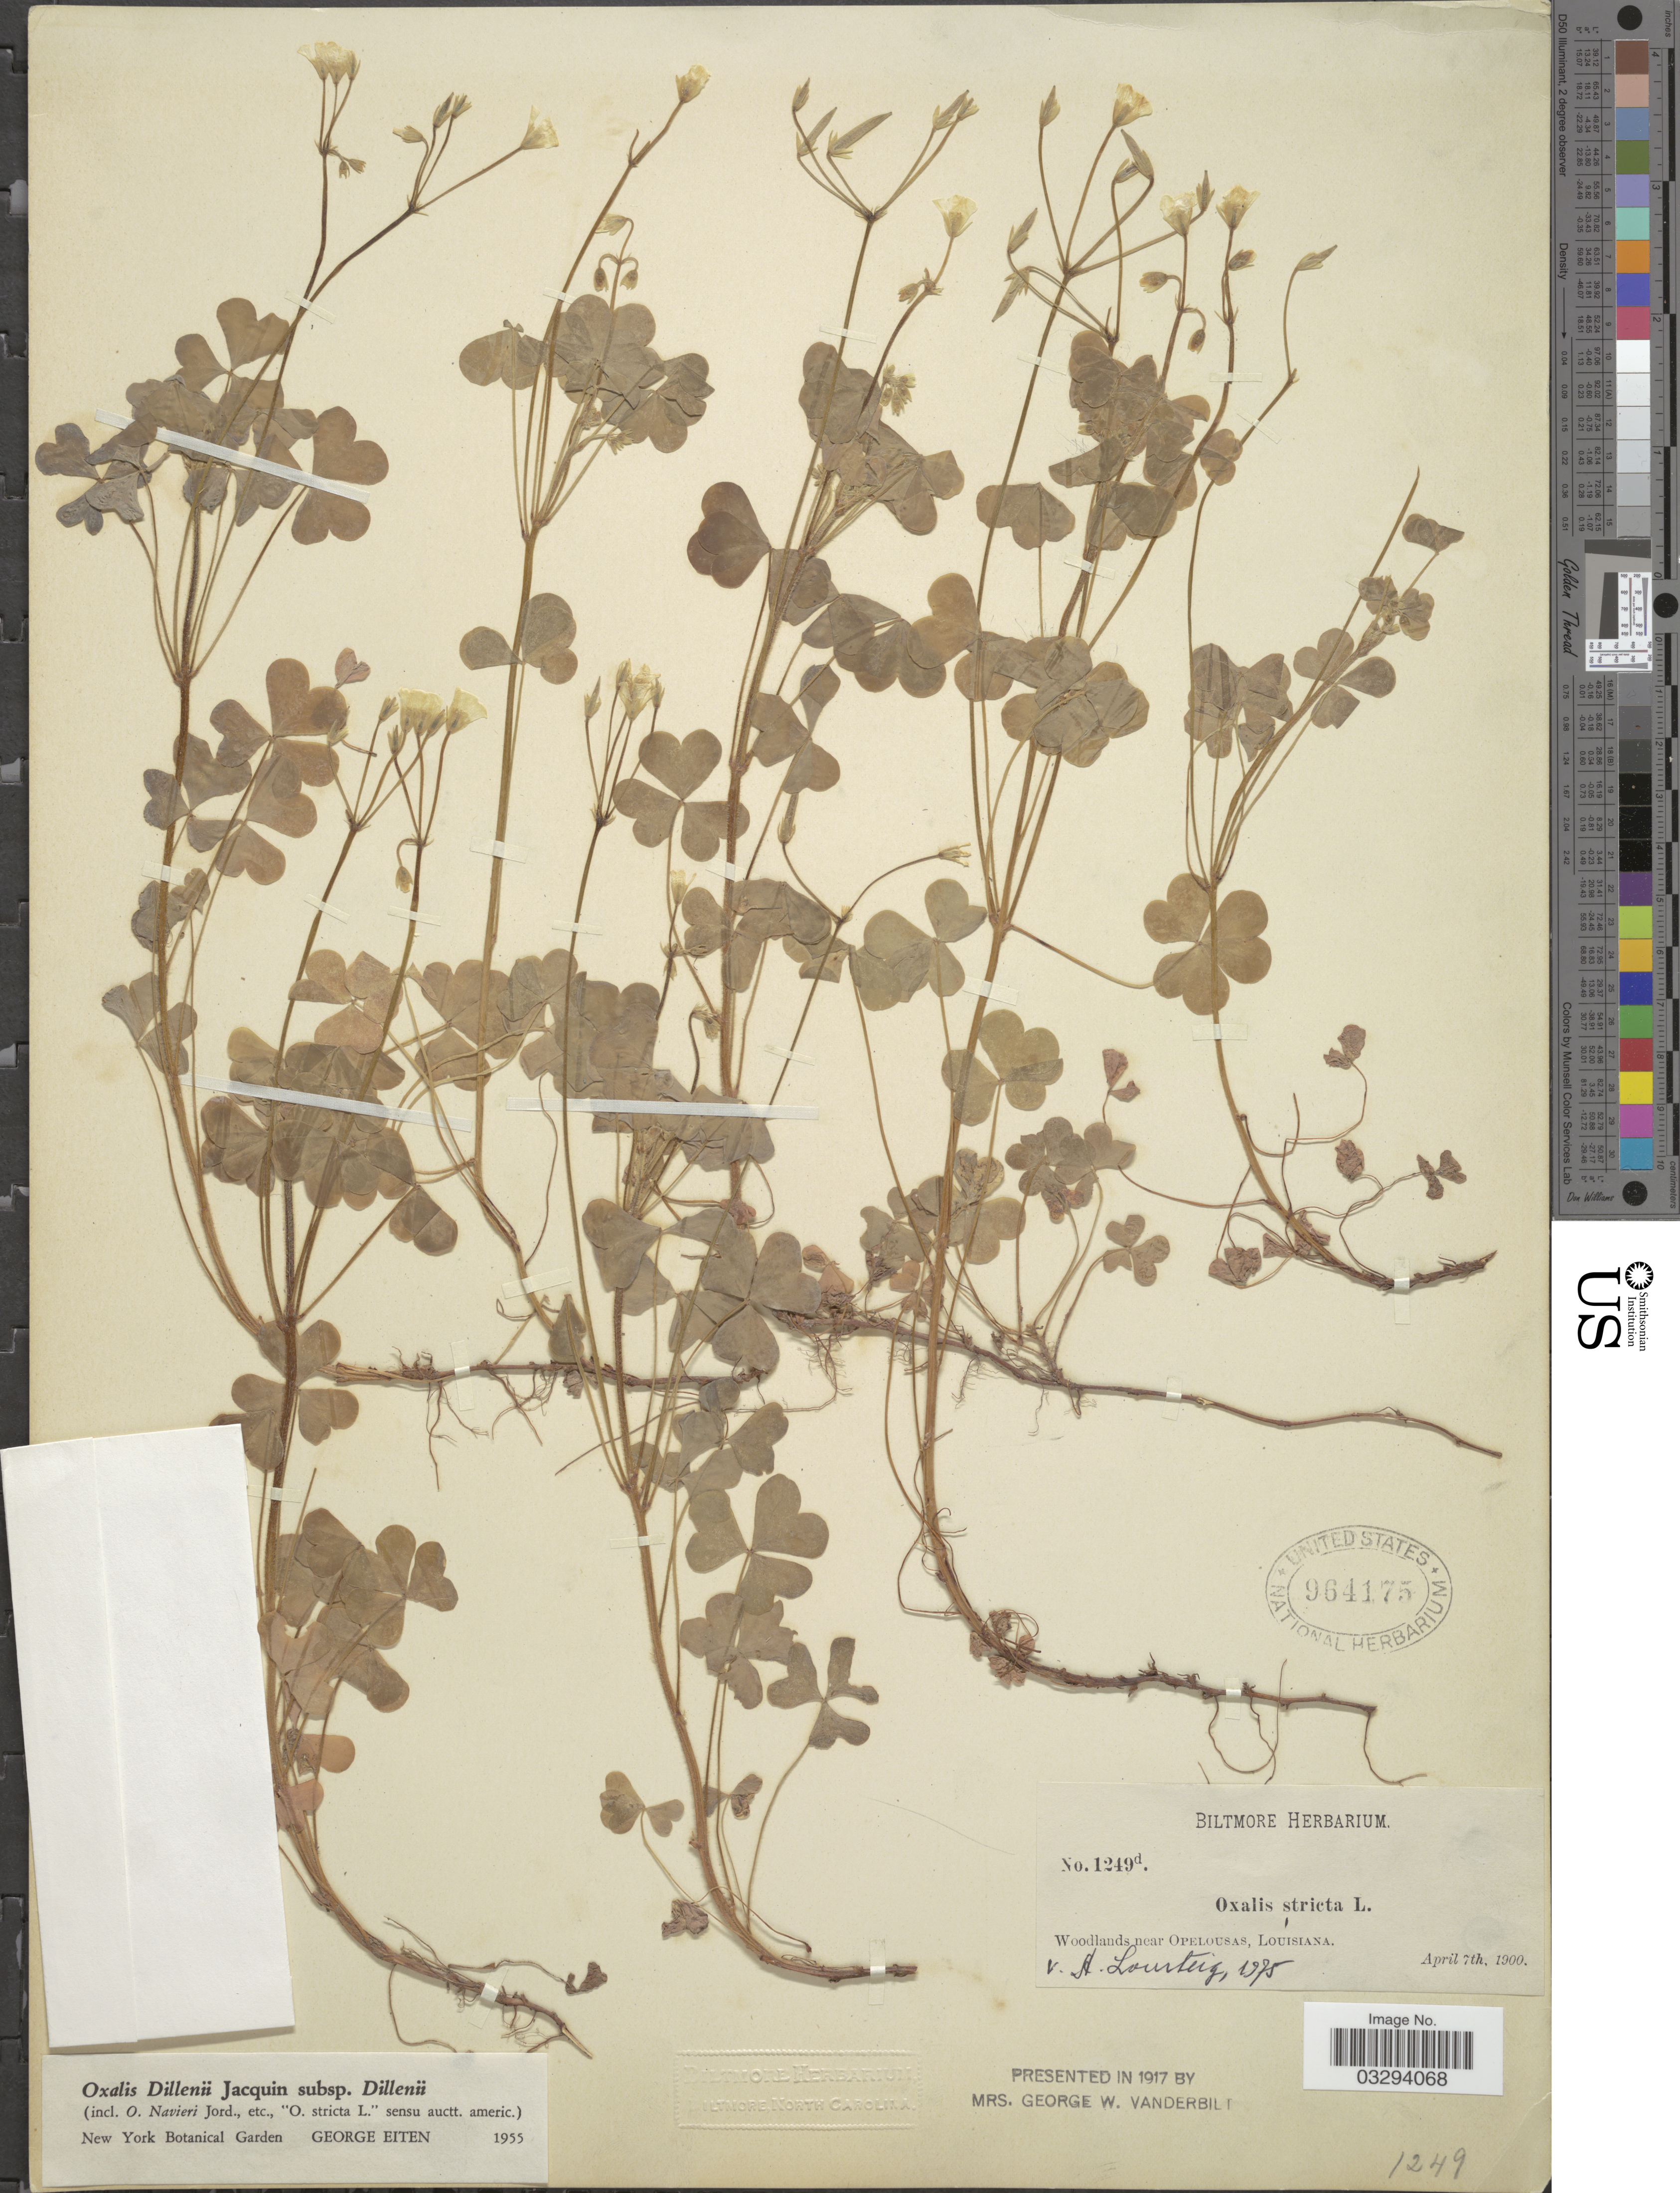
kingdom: Plantae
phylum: Tracheophyta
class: Magnoliopsida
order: Oxalidales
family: Oxalidaceae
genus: Oxalis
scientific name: Oxalis stricta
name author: L.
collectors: ex herb. Biltmore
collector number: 1249d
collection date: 1900-04-07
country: United States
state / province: Louisiana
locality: Woodlands near Opelousas.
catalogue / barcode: US 964175